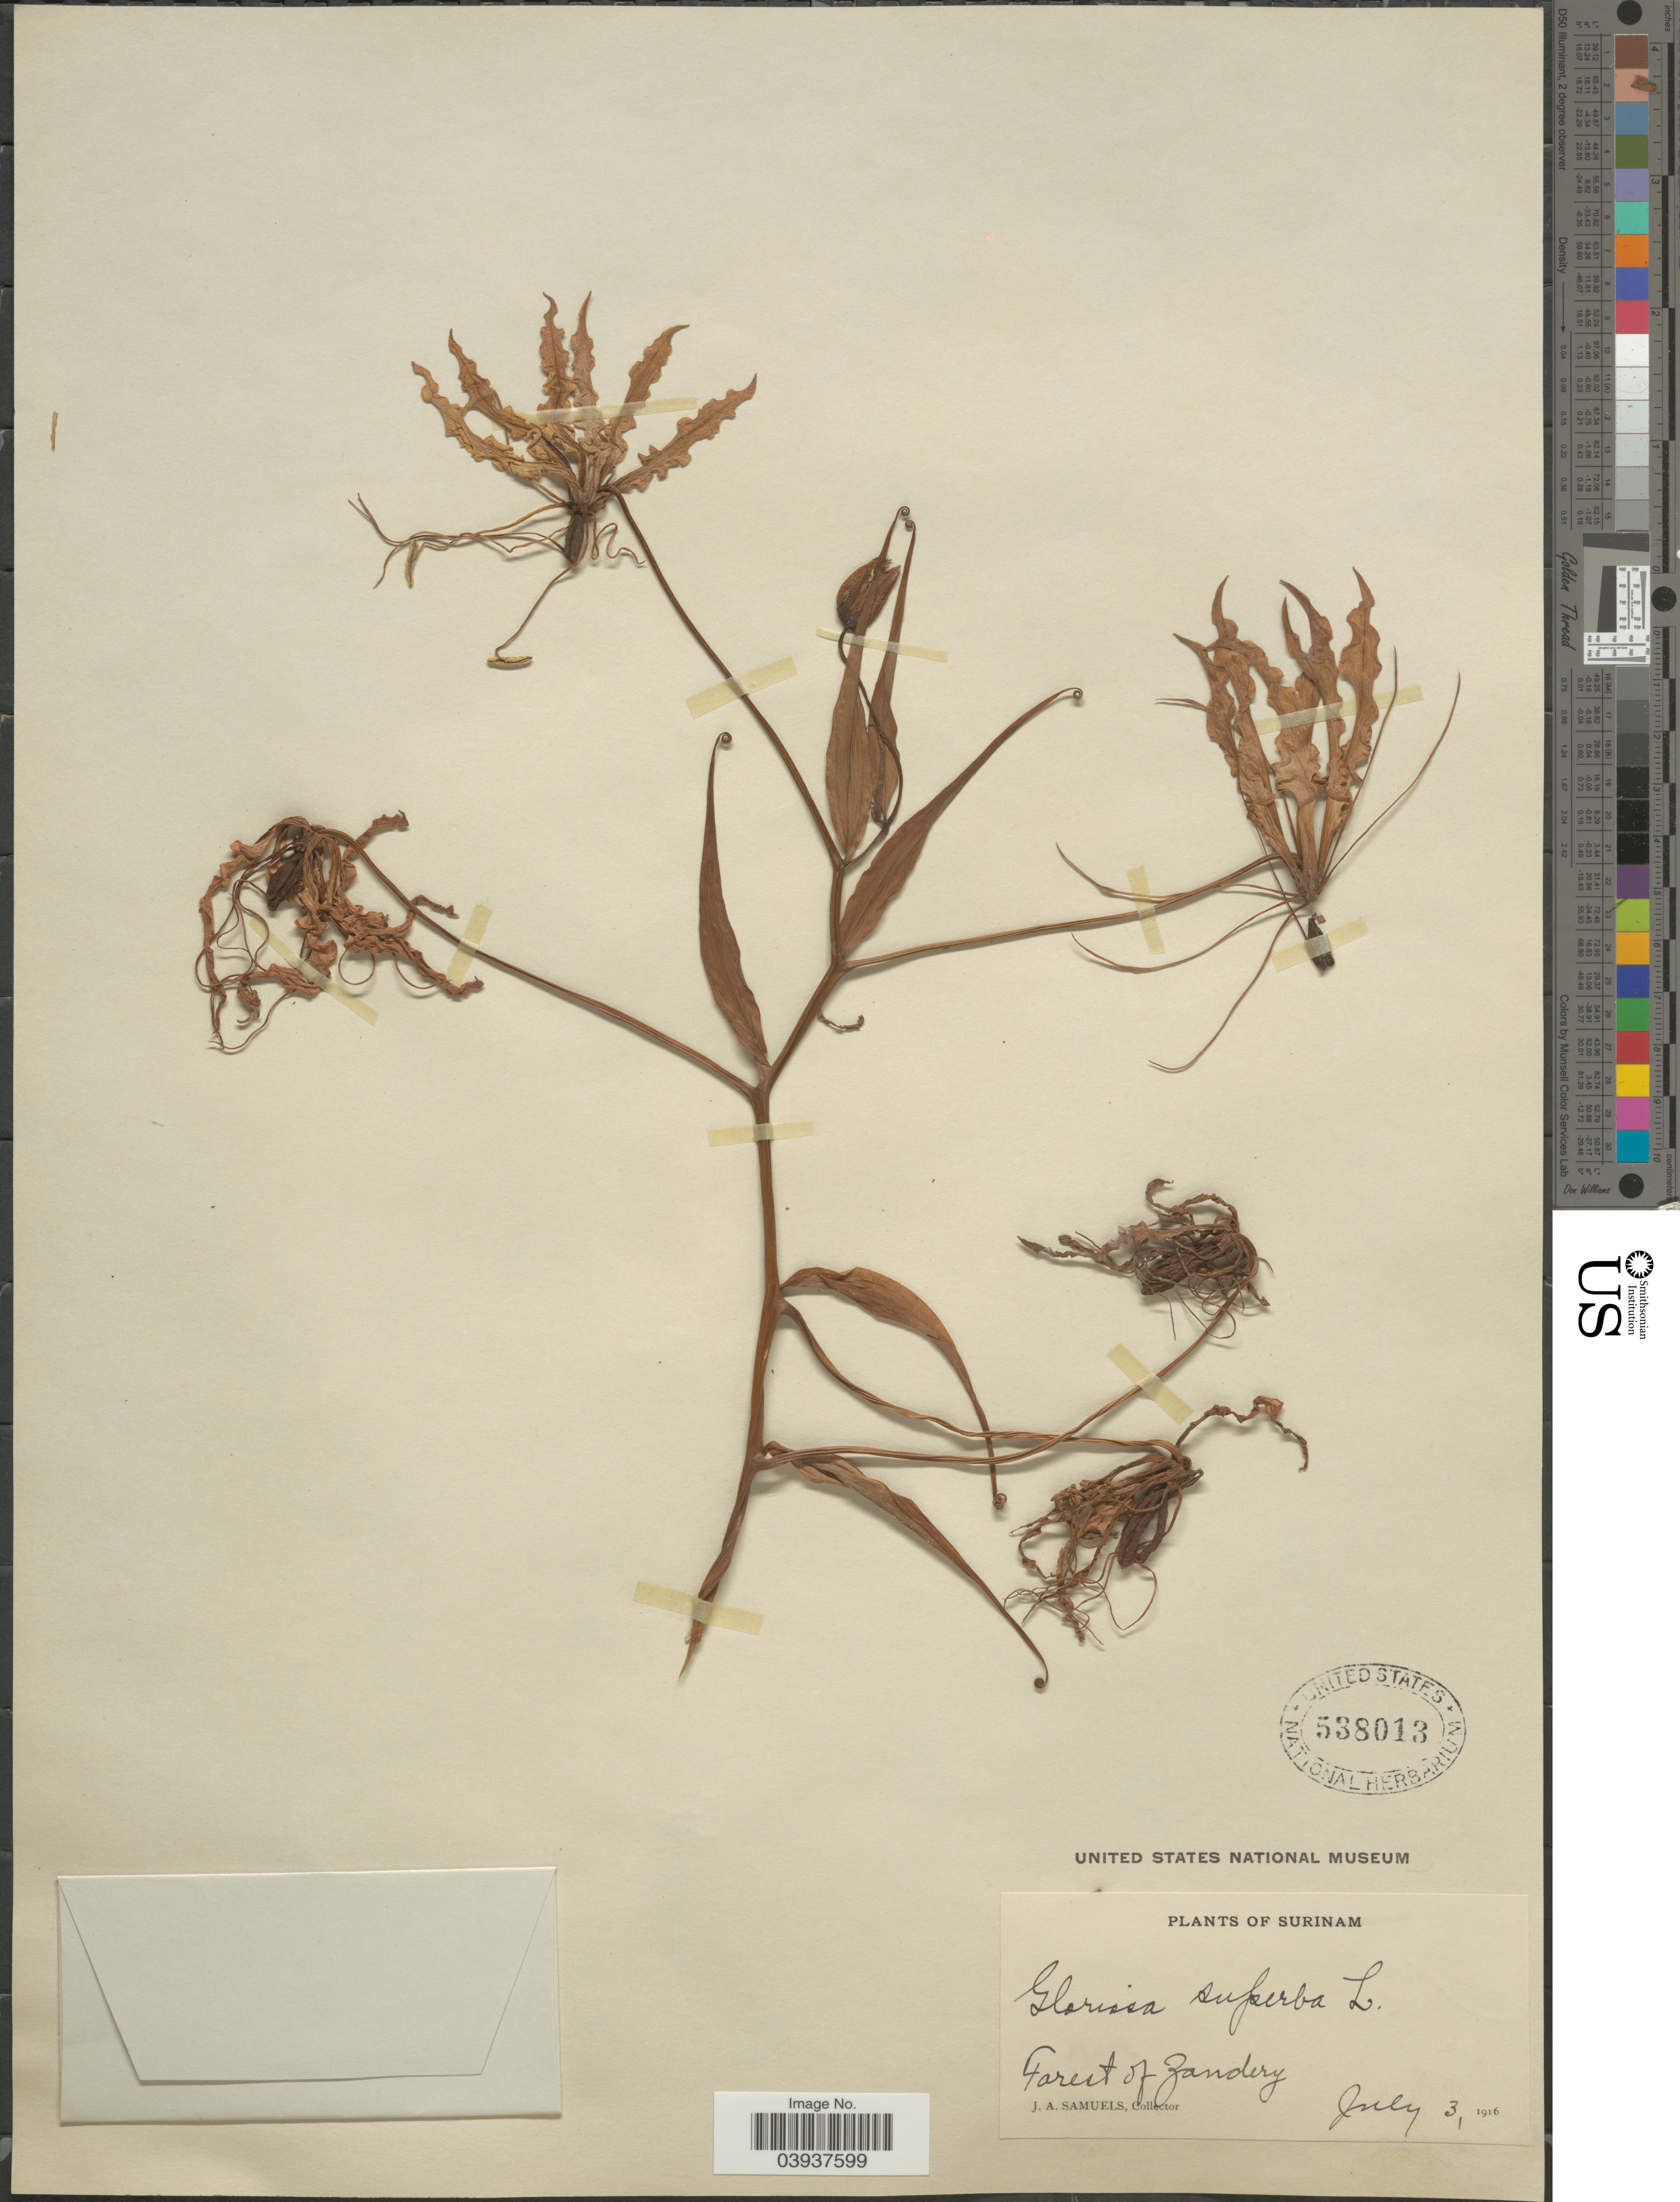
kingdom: Plantae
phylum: Tracheophyta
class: Liliopsida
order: Liliales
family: Colchicaceae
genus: Gloriosa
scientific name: Gloriosa superba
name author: L.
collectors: J. A. Samuels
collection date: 1916-07-03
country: Suriname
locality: Forest of Zanderij.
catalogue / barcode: US 538013